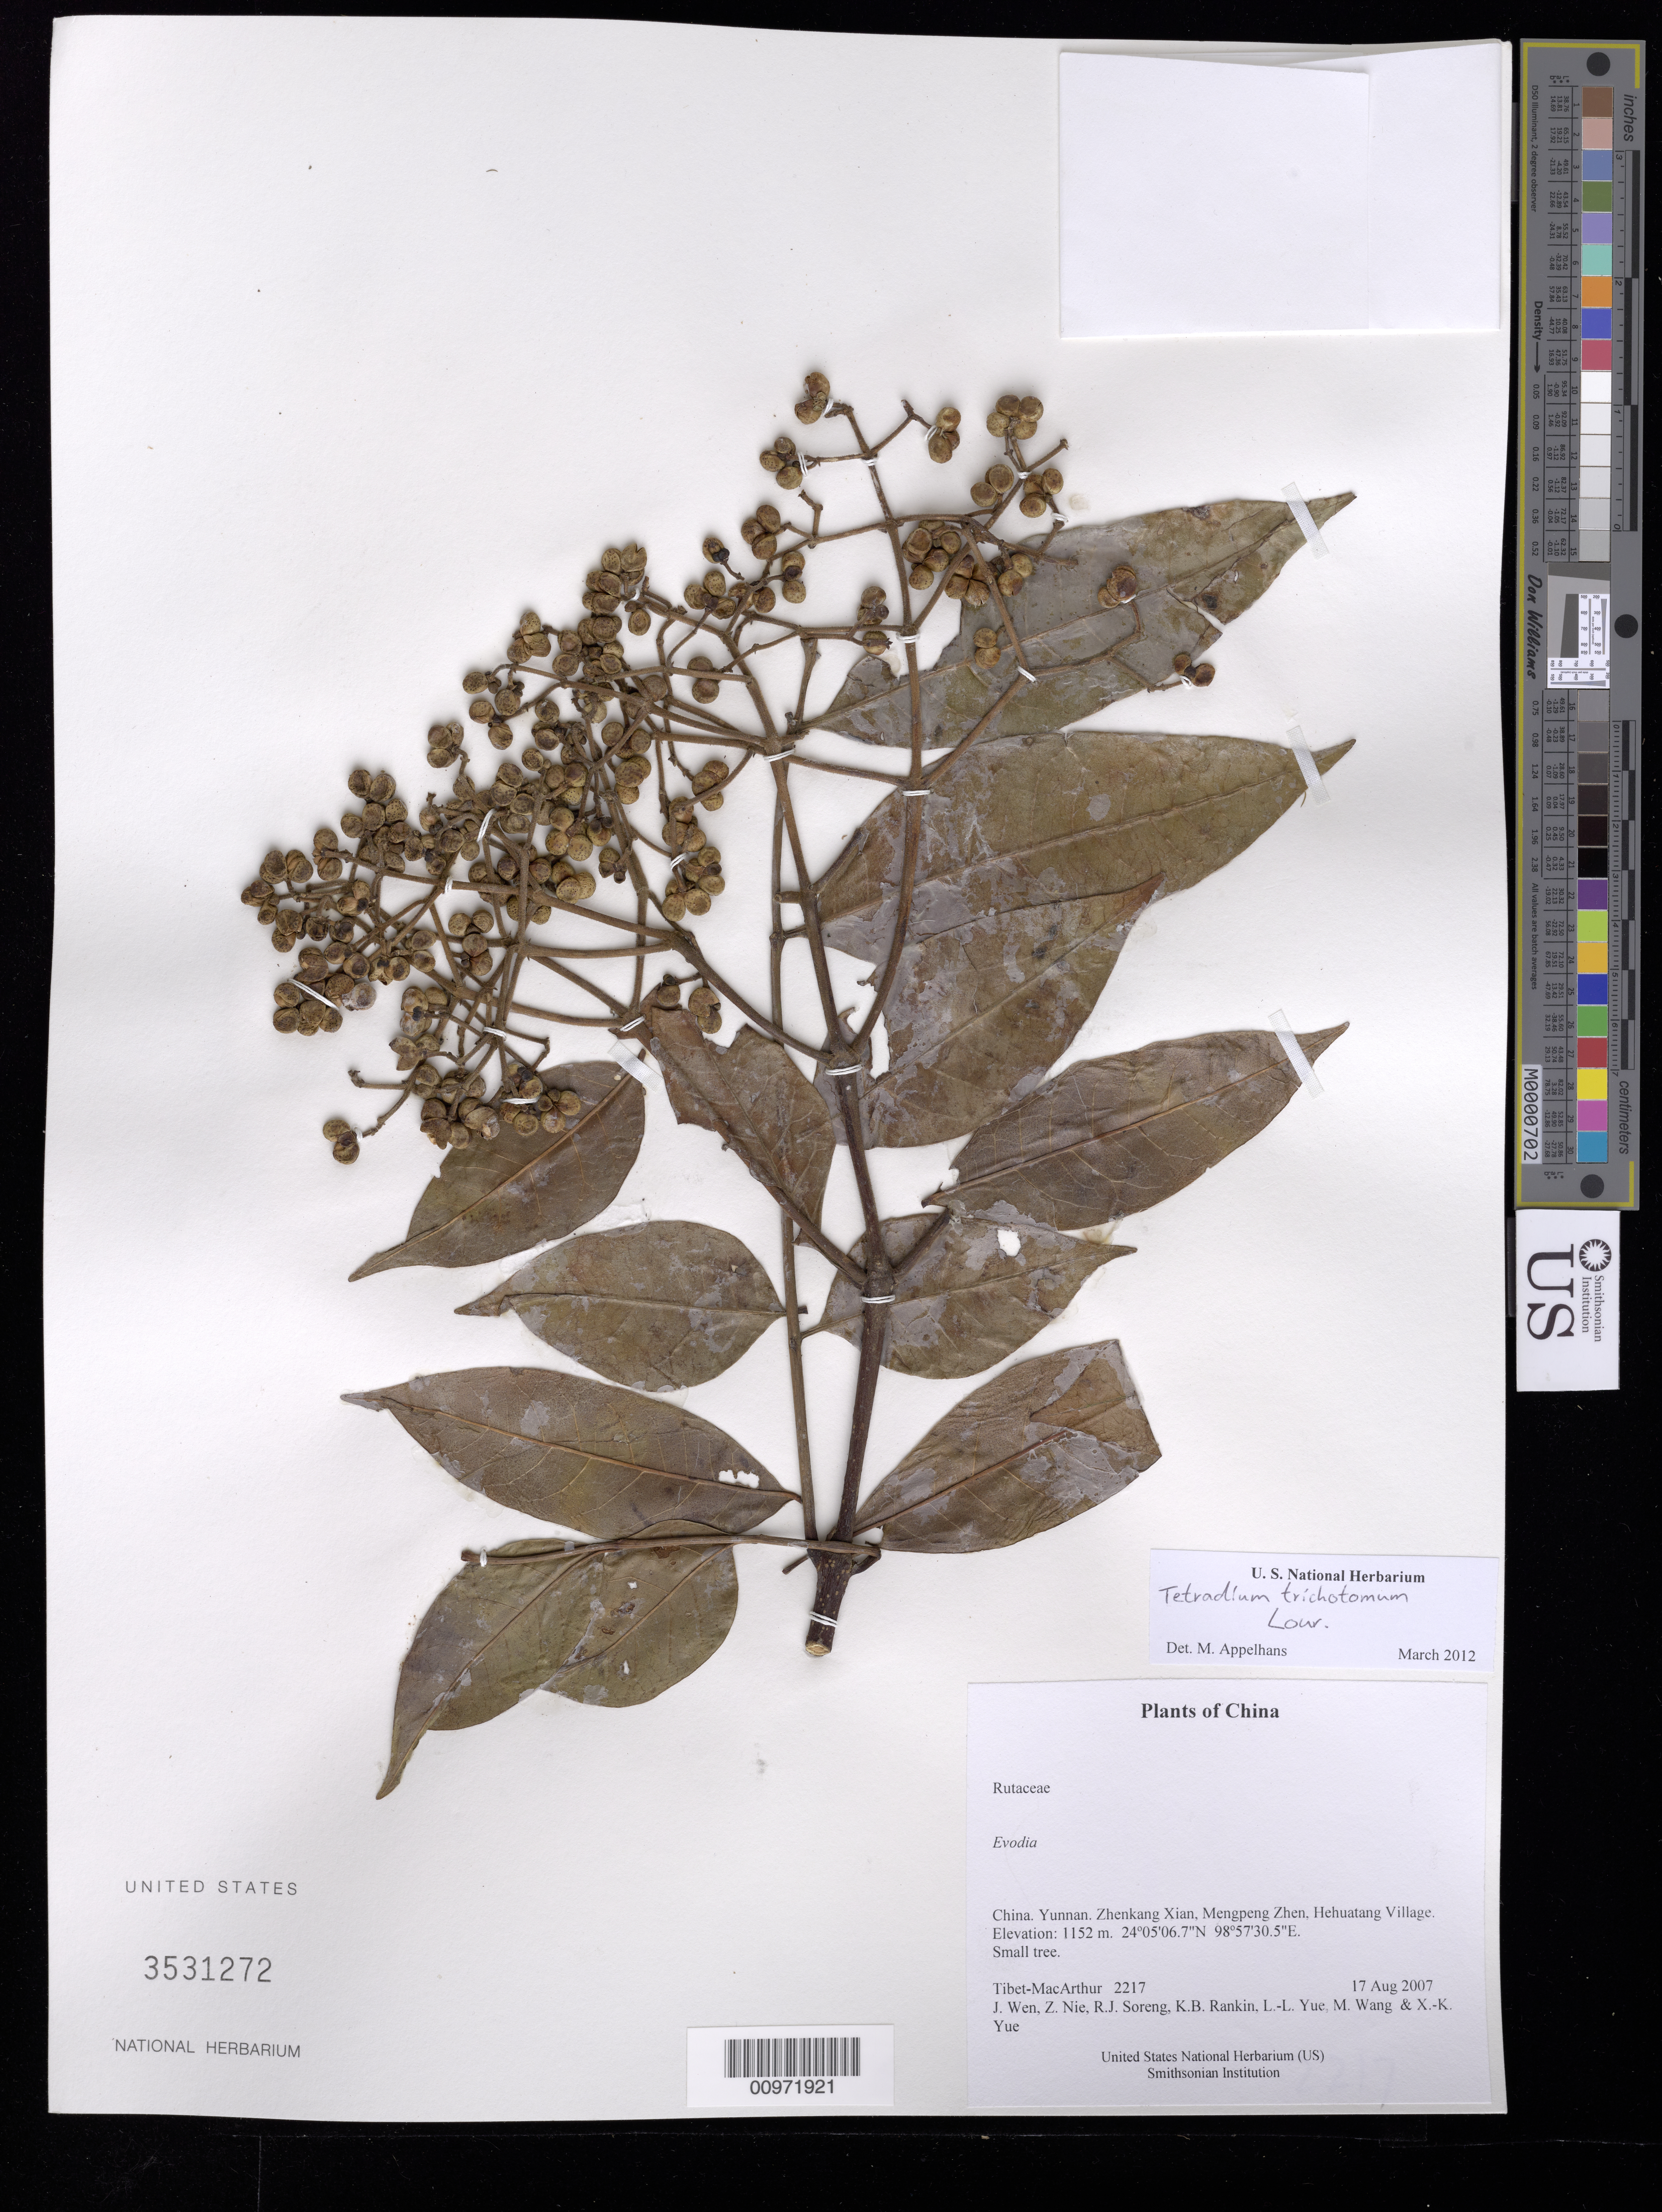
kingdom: Plantae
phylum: Tracheophyta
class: Magnoliopsida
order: Sapindales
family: Rutaceae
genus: Tetradium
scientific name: Tetradium trichotomum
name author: Lour.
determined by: Appelhans, M.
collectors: Tibet-MacArthur, J. Wen, Z. Nie, R. J. Soreng, K. Rankin, L. Yue, M. Wang & X. Yue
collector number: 2217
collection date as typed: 17 Aug 2007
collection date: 2007-08-17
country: China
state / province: Yunnan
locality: Zhenkang Xian, Mengpeng Zhen, Hehuatang Village.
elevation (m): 1152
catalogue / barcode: US 3531272